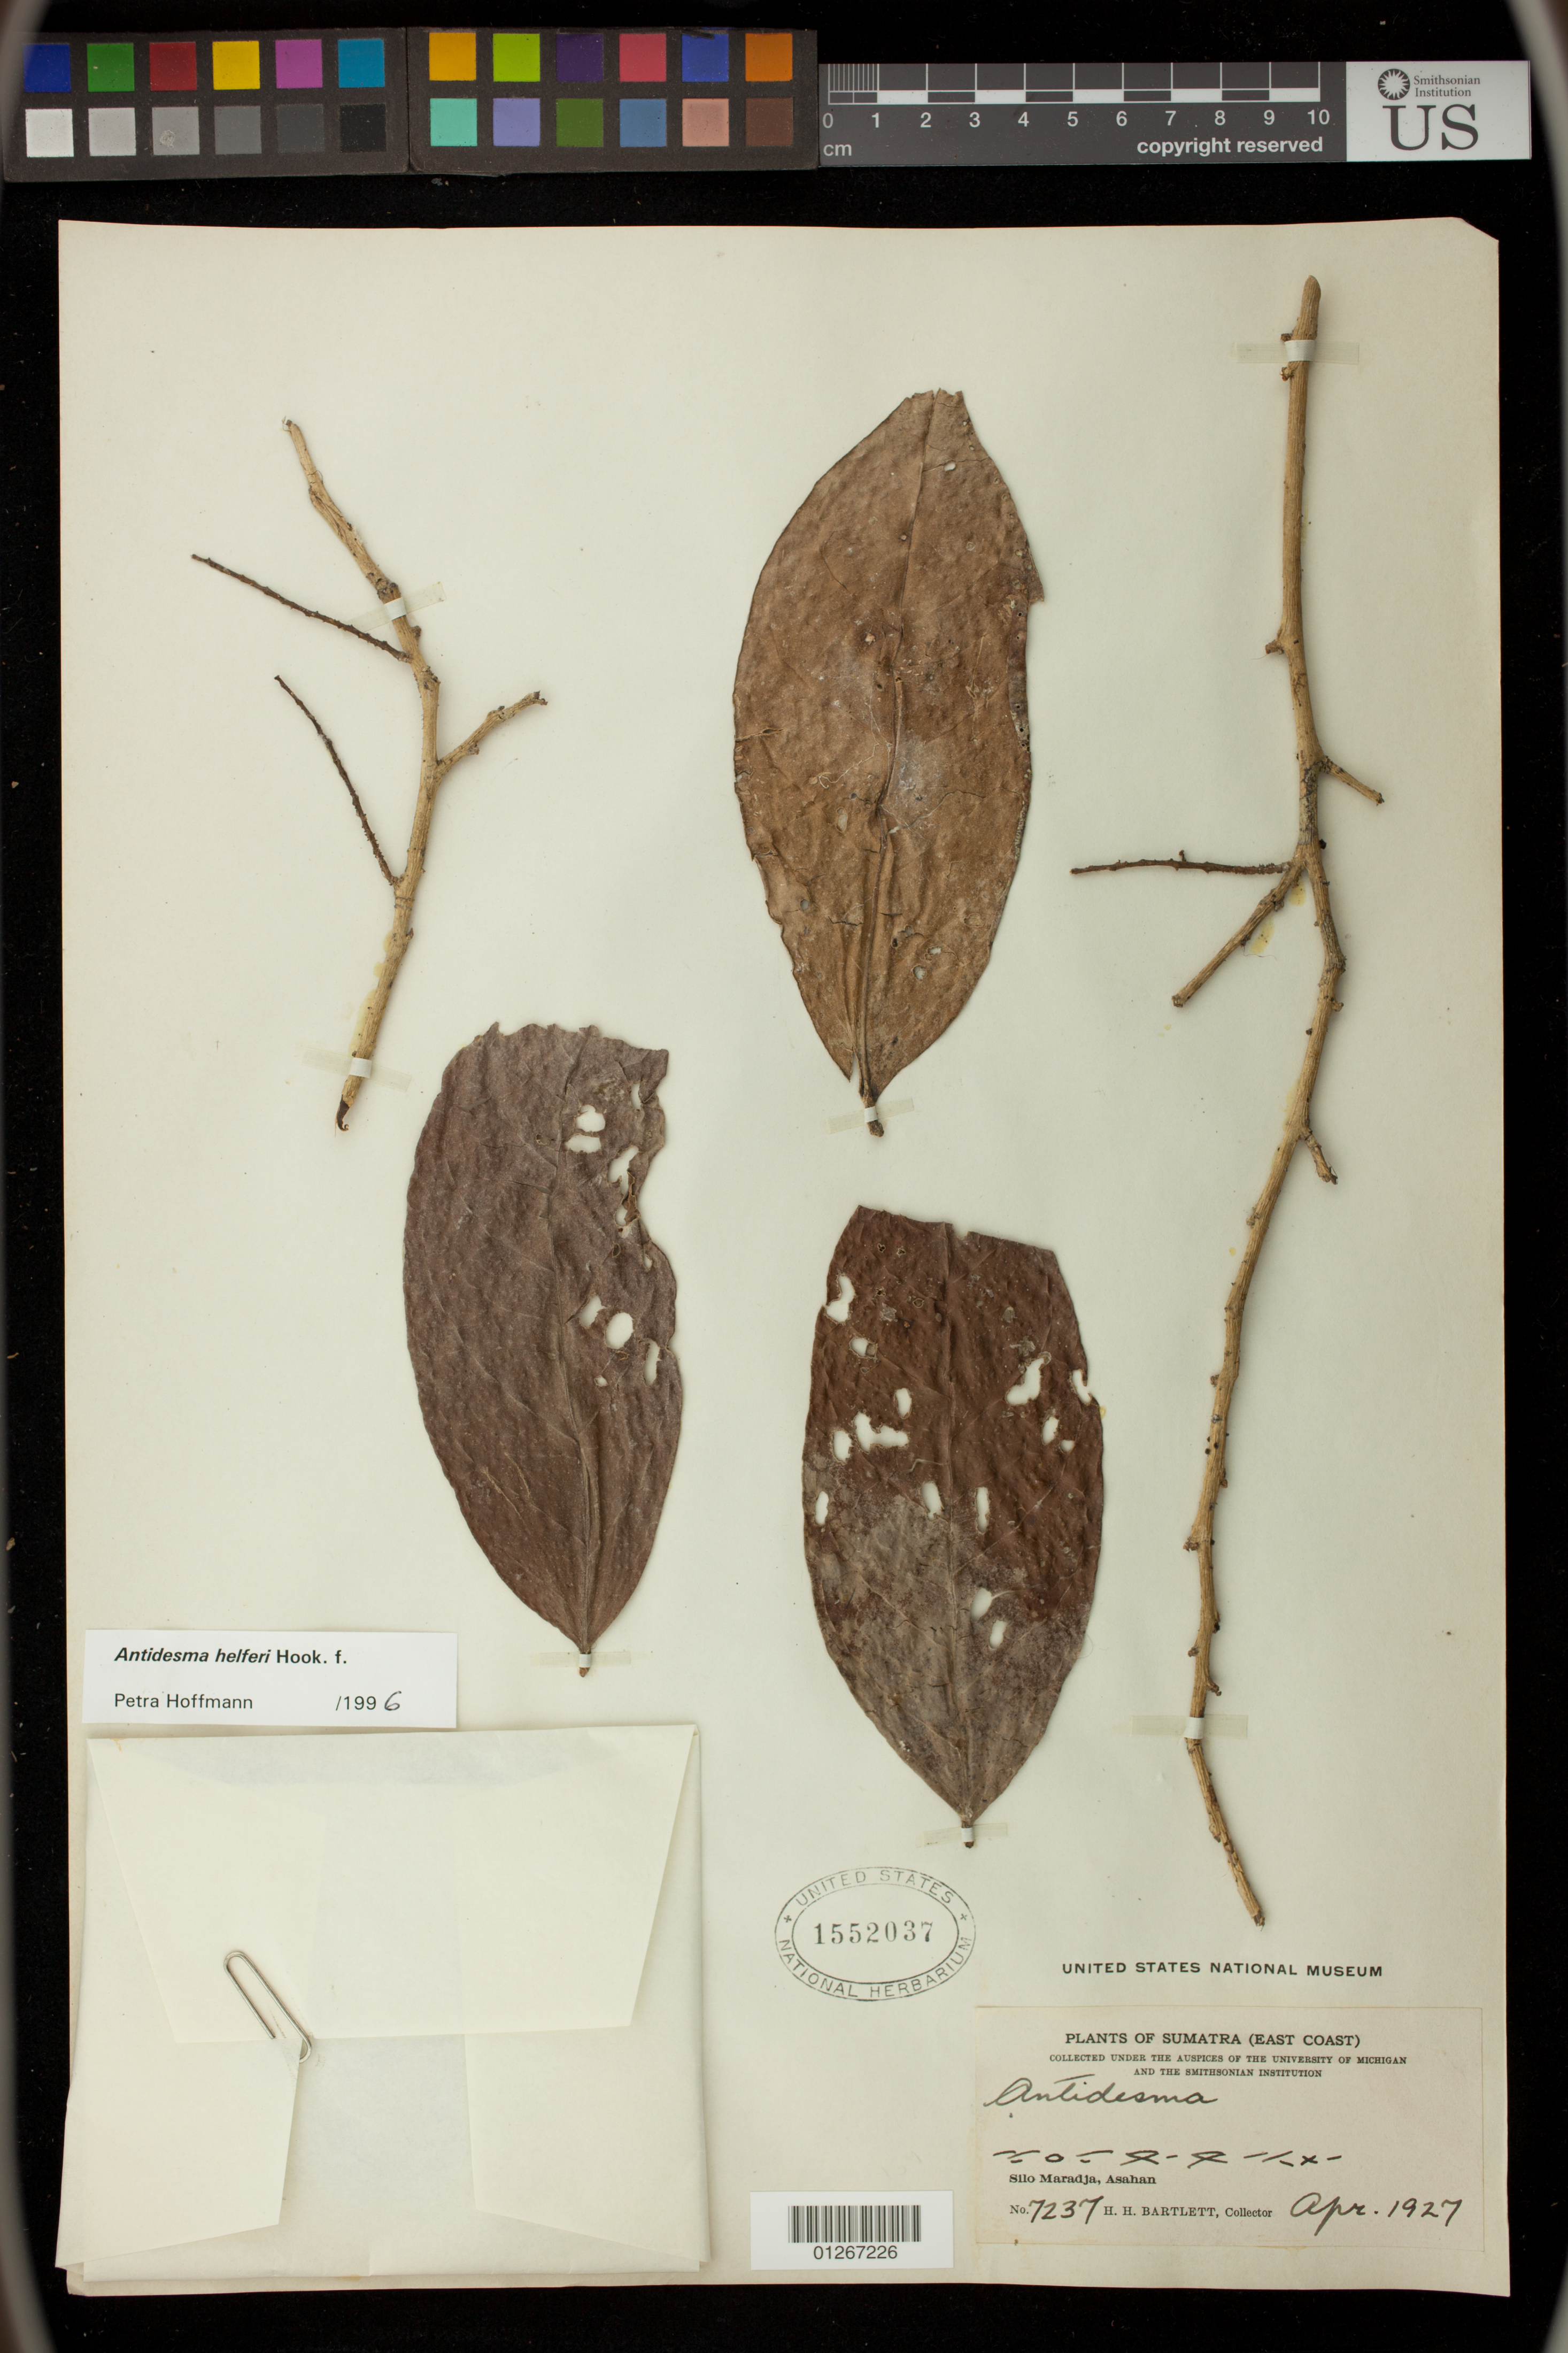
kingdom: Plantae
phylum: Tracheophyta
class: Magnoliopsida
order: Malpighiales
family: Phyllanthaceae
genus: Antidesma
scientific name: Antidesma helferi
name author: Hook. f.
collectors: H. H. Bartlett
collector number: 7237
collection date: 1927-04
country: Indonesia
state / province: Sumatra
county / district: Sumatera Utara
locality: Silo Maradja, Asahan, East Coast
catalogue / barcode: US 1552037